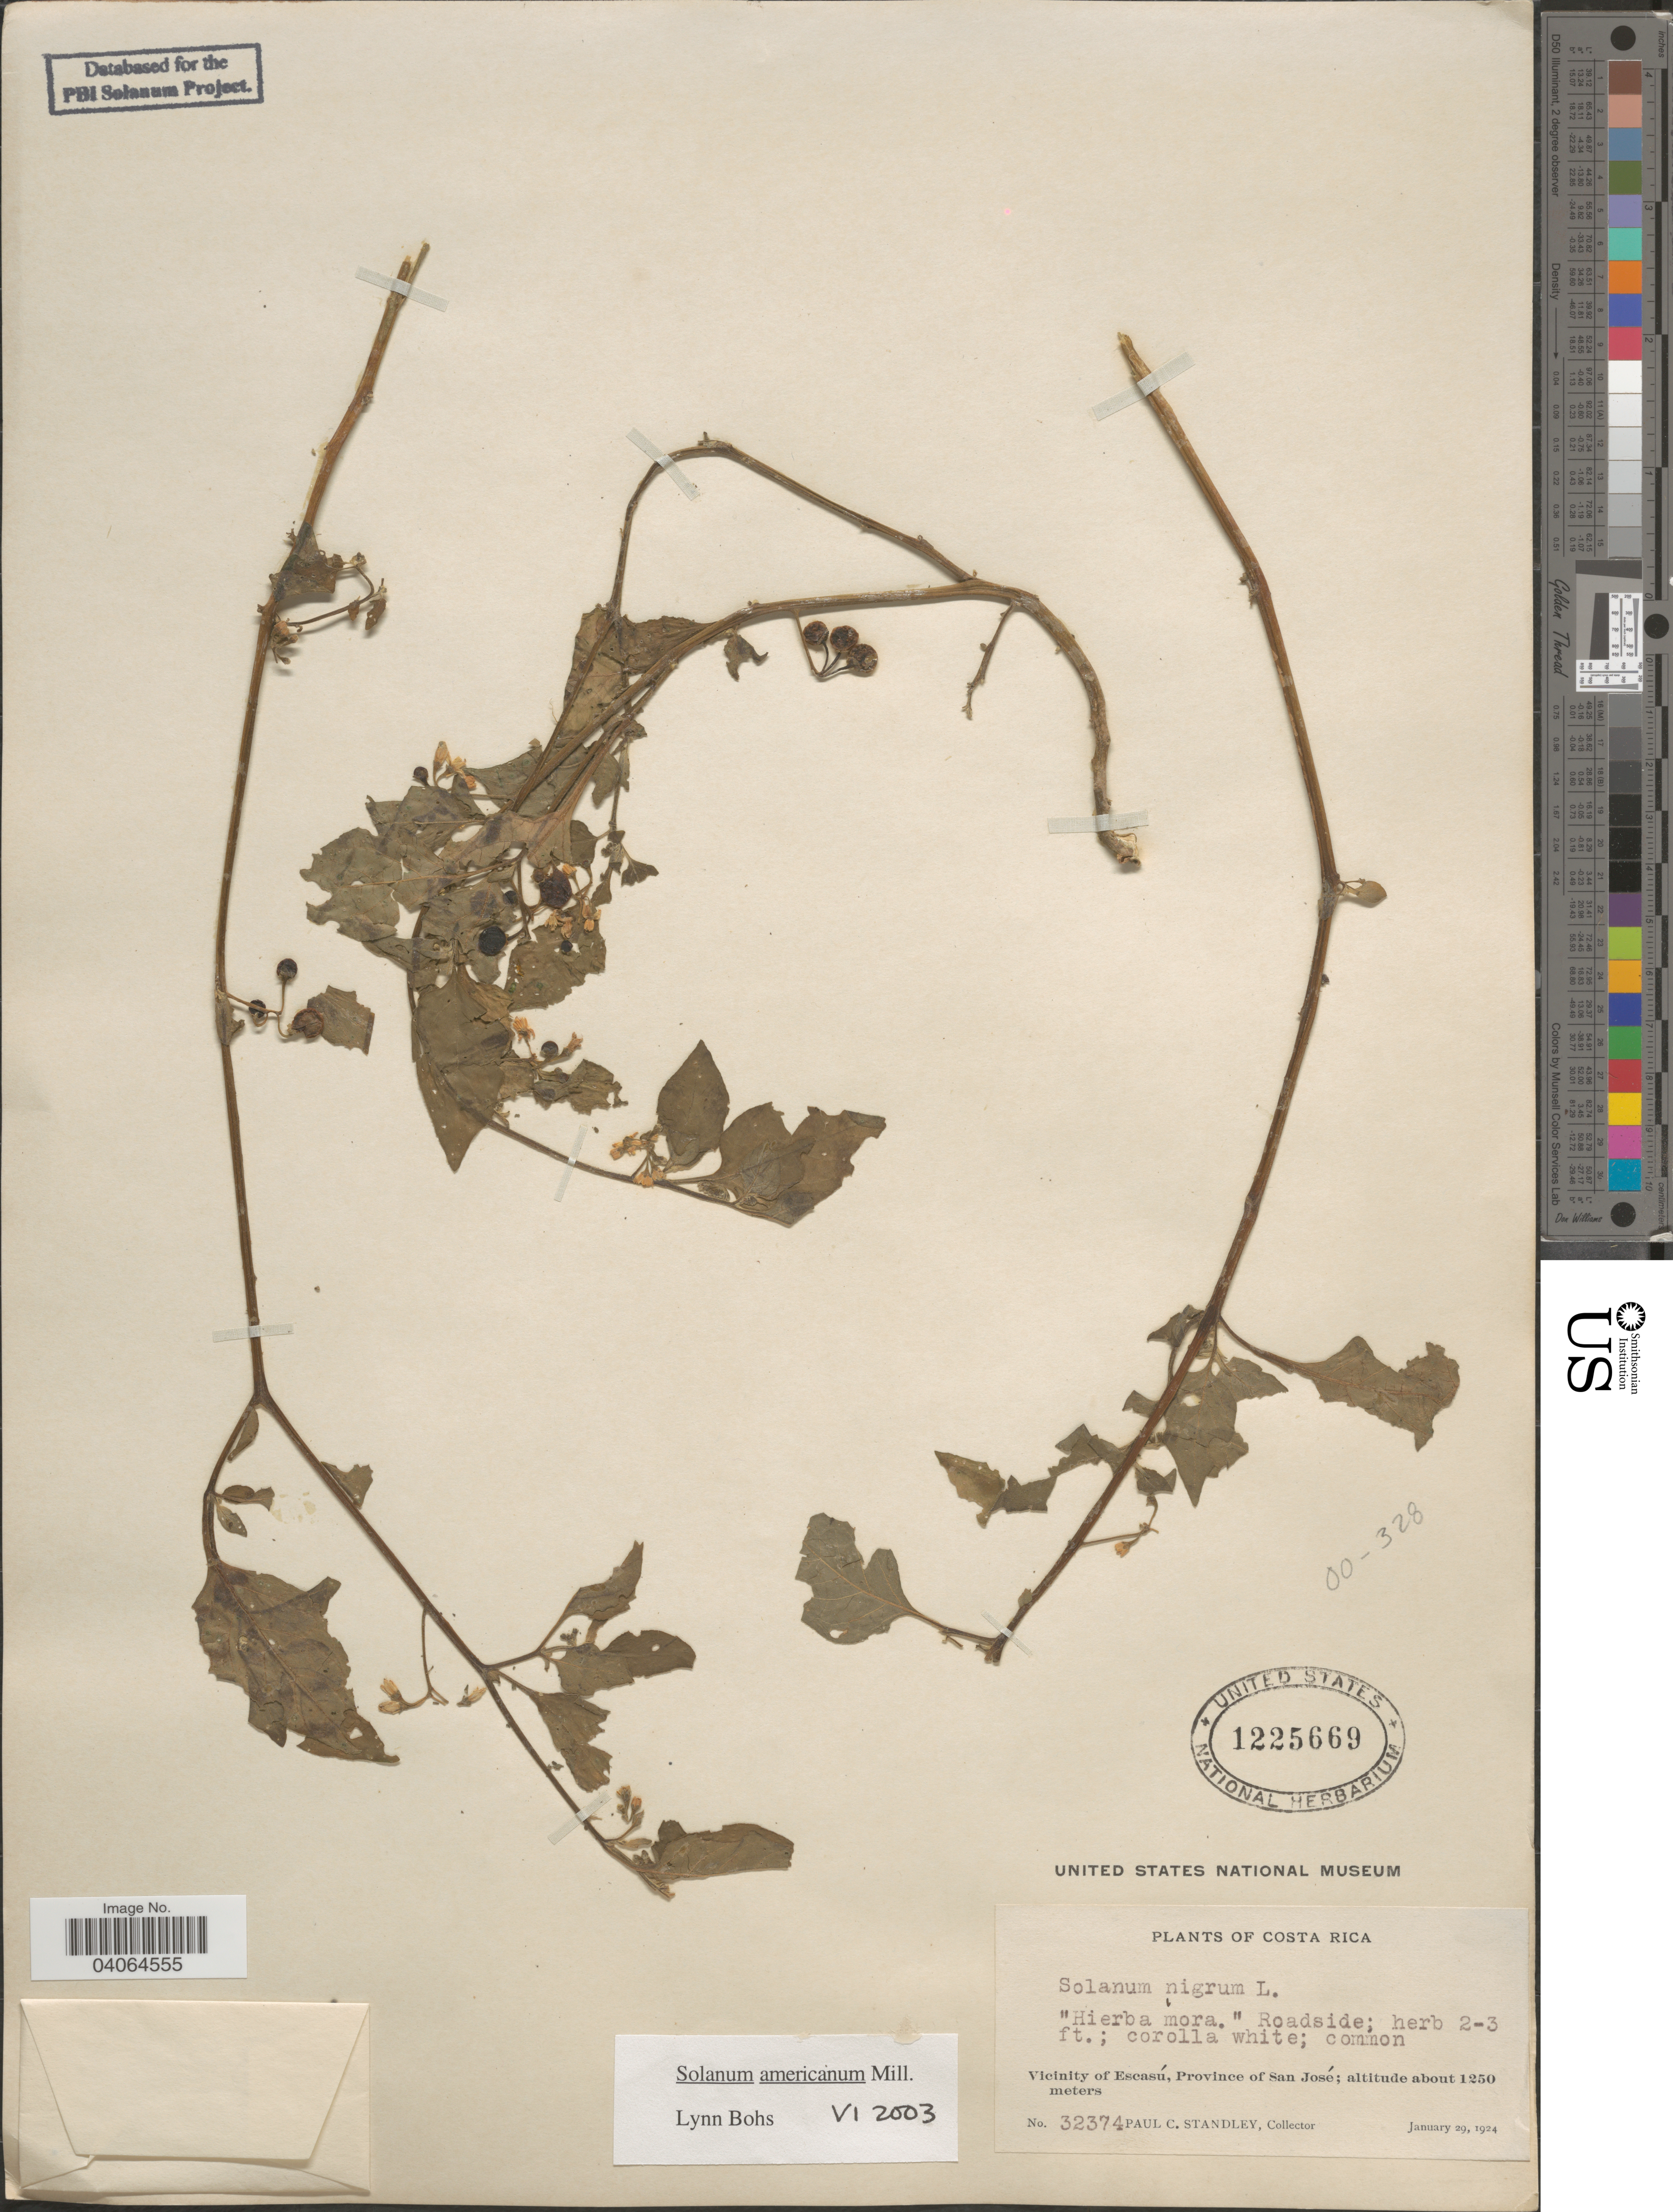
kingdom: Plantae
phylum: Tracheophyta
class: Magnoliopsida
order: Solanales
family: Solanaceae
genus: Solanum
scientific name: Solanum americanum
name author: Mill.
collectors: P. C. Standley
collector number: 32374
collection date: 1924-01-29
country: Costa Rica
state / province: San José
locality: Vicinity of Escasú.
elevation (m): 1250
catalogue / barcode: US 1225669